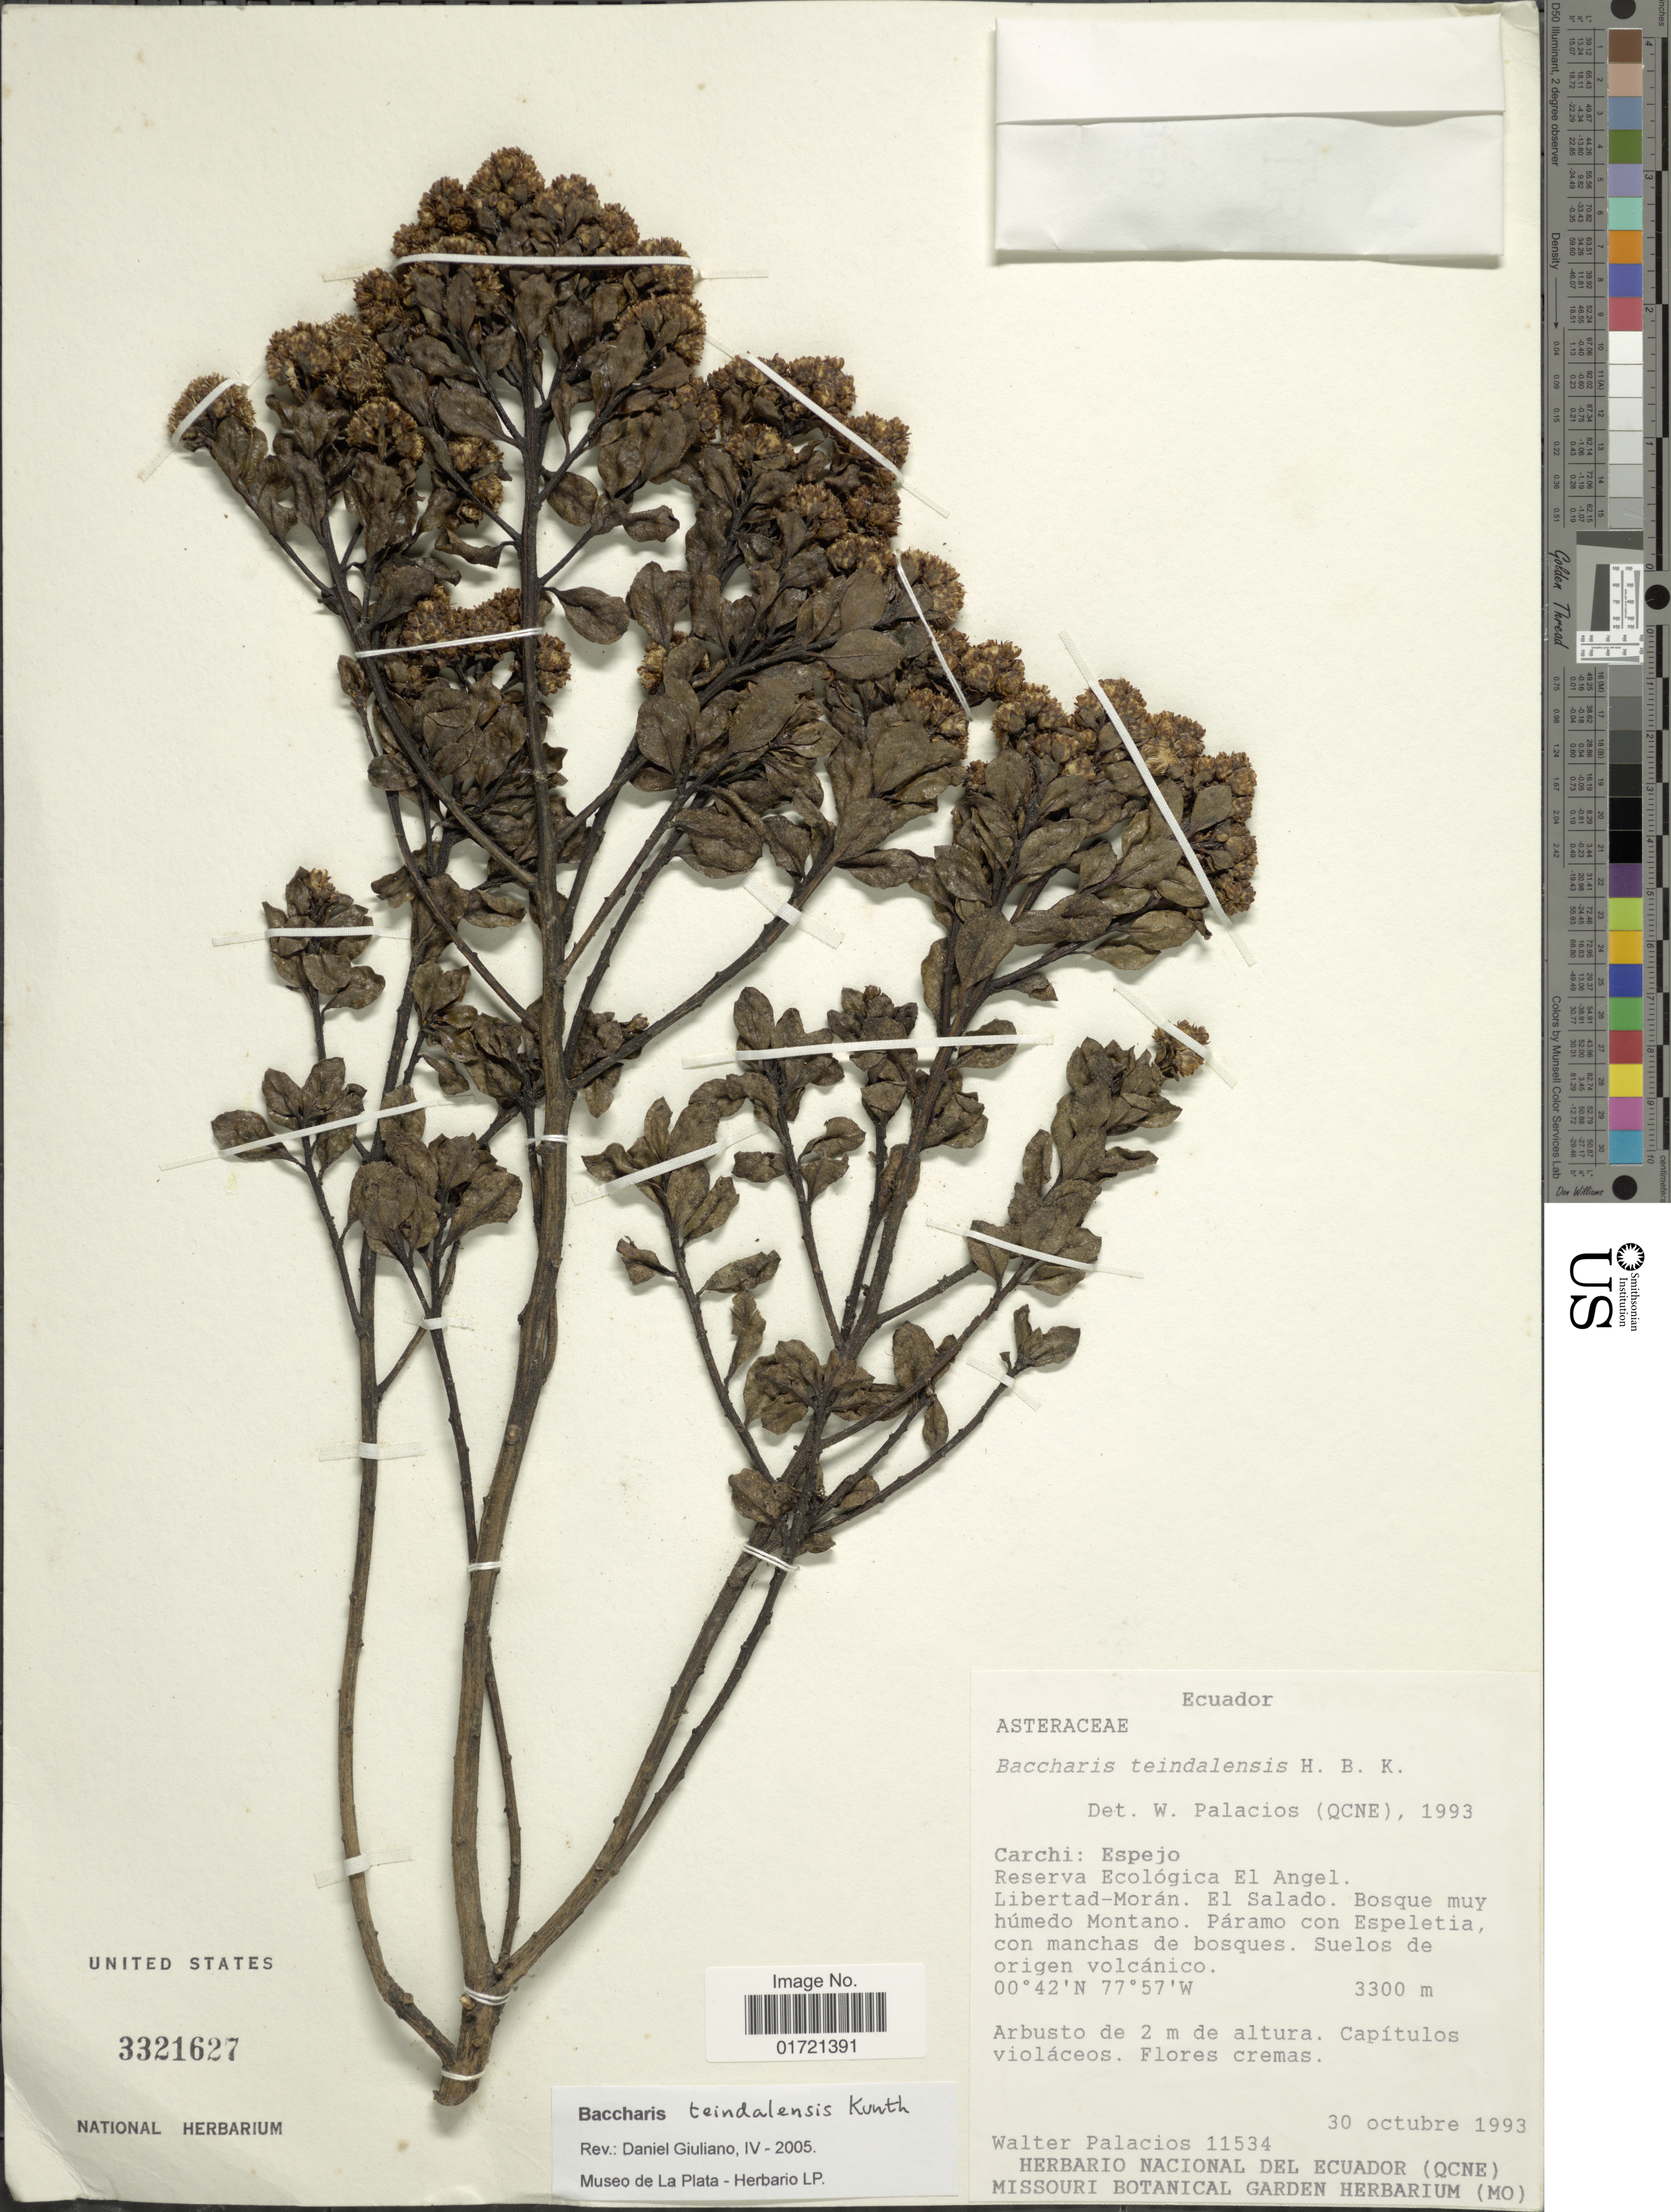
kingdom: Plantae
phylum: Tracheophyta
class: Magnoliopsida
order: Asterales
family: Asteraceae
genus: Baccharis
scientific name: Baccharis teindalensis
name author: Kunth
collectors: W. Palacios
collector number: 11534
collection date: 1993-10-30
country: Ecuador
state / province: Carchi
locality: Carchi: Espejo. Reserva Ecológijca El Angel. Libertad-Morán. El Salado. Bosque muy húmedo Montano. Páramo con Espeletia, con manchas de bosques. Suelos de origen volcánico.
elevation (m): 3300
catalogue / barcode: US 3321627